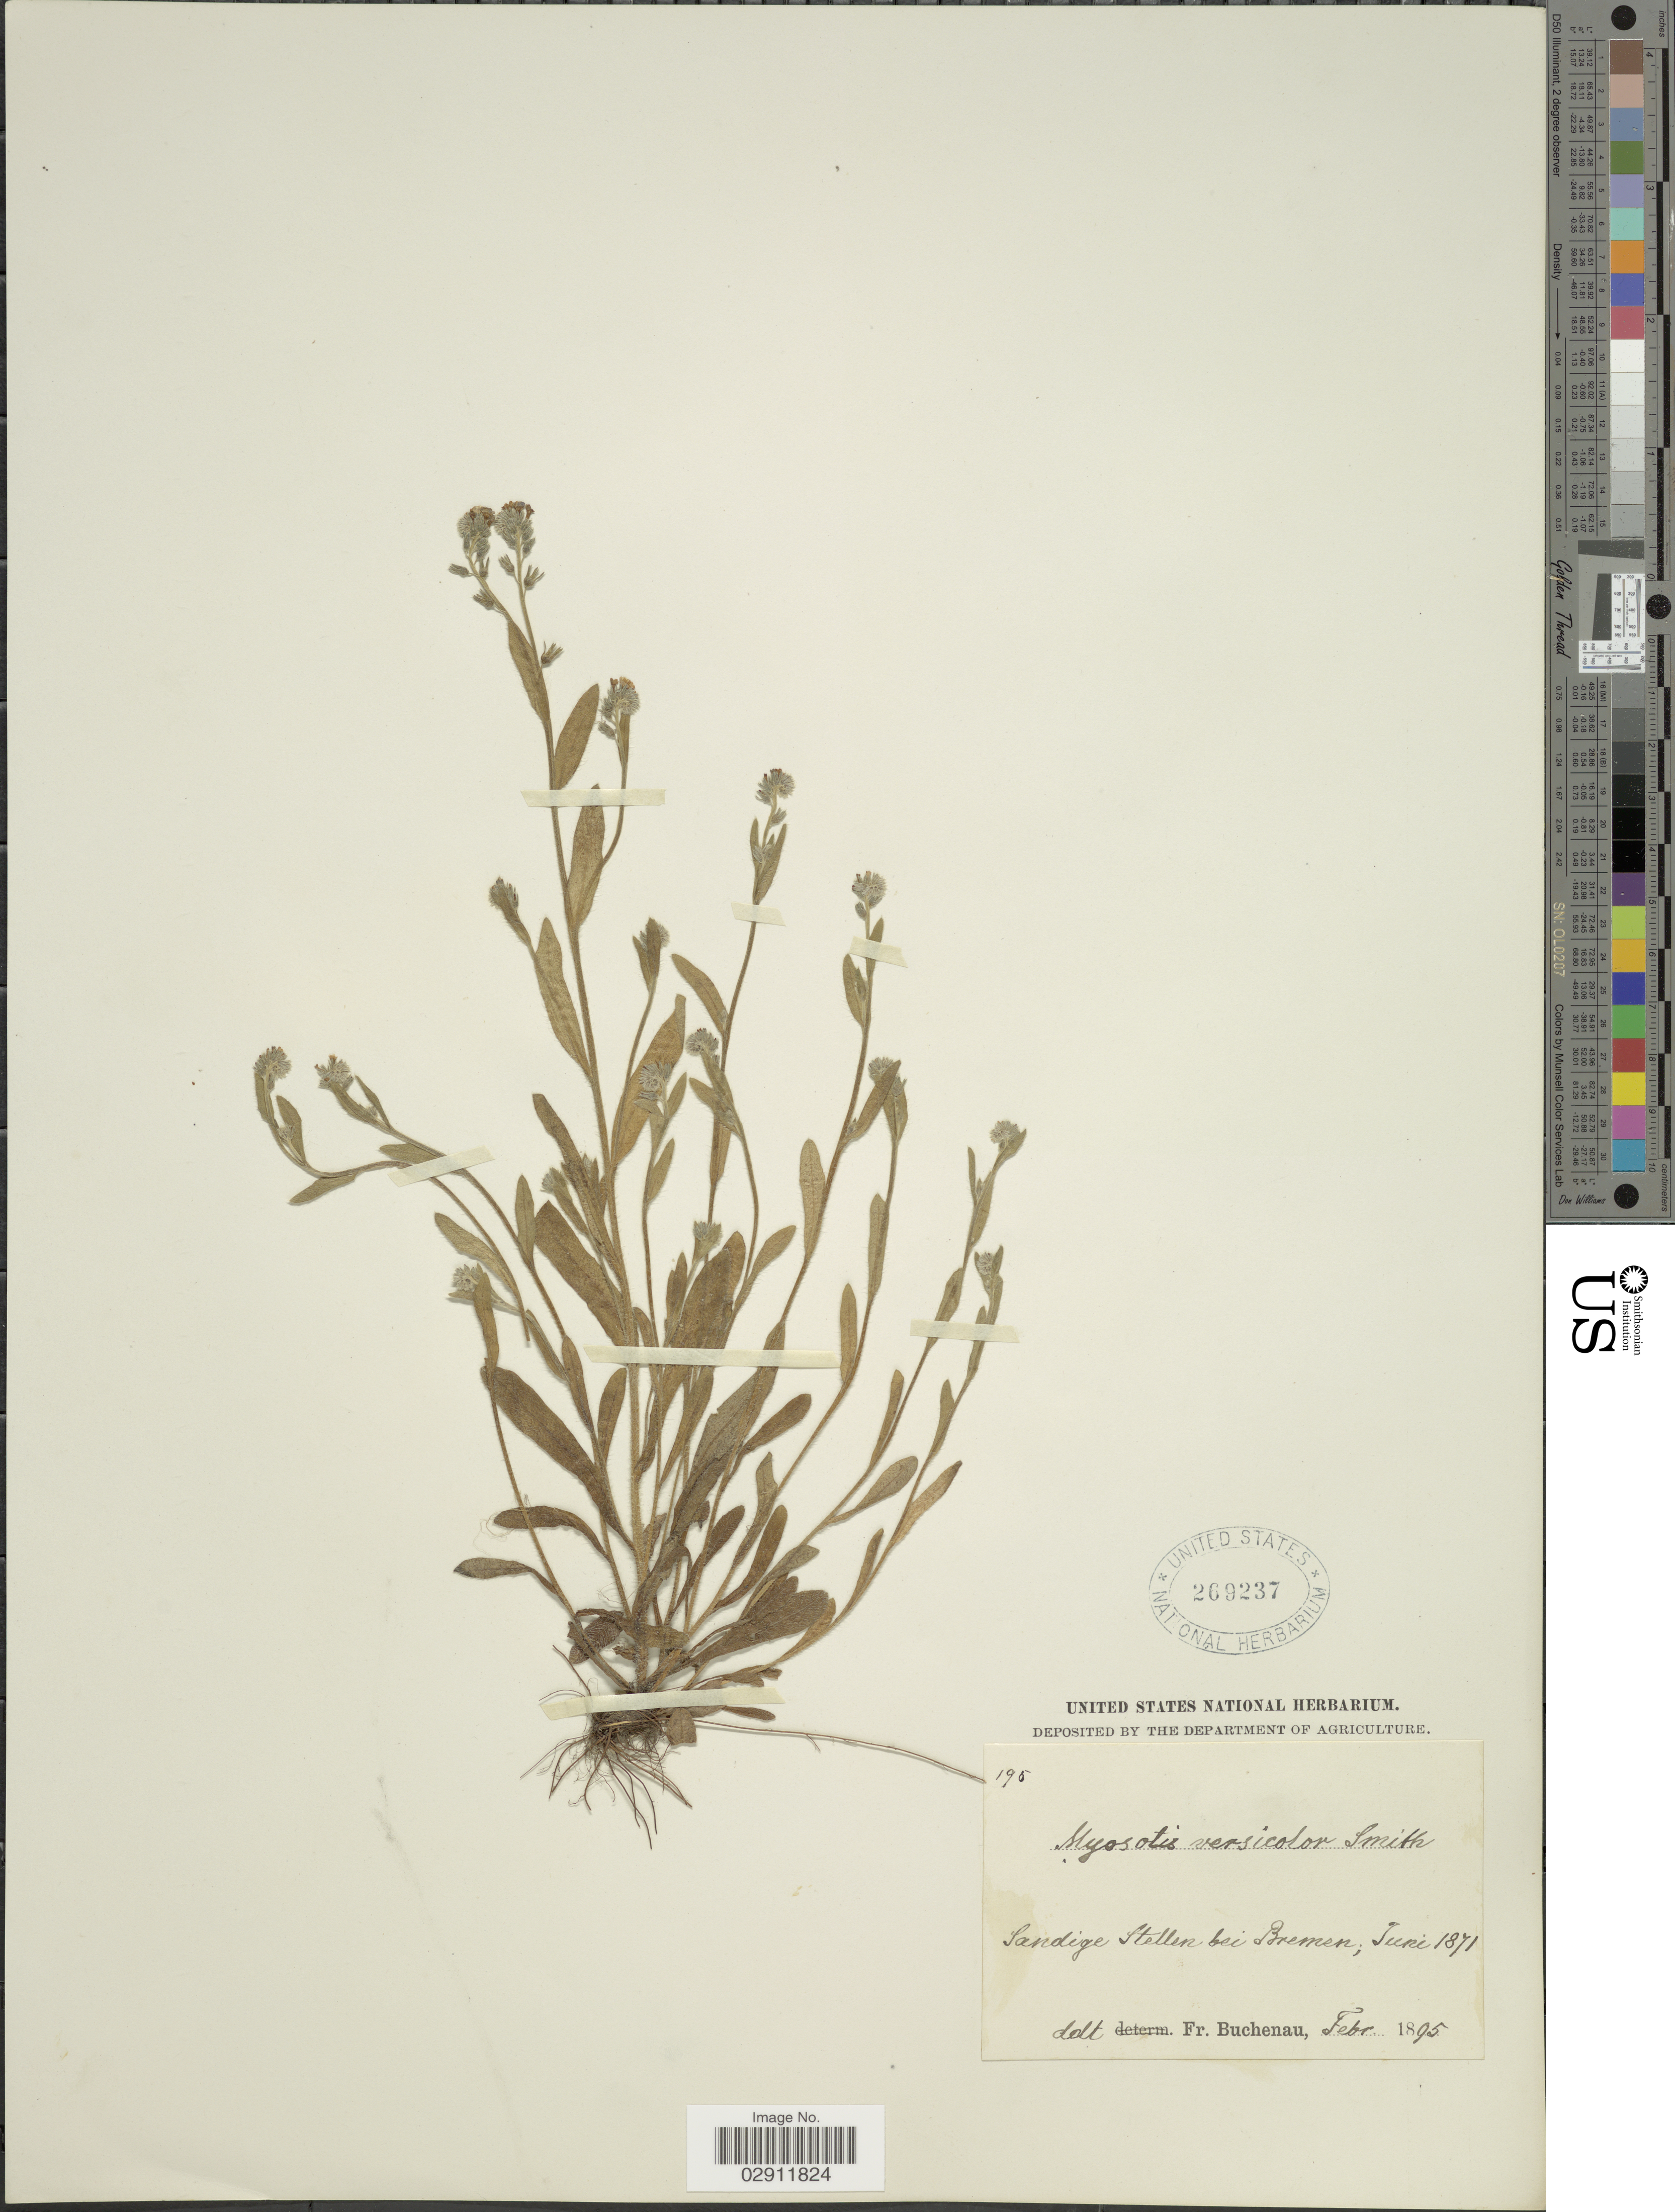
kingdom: Plantae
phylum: Tracheophyta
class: Magnoliopsida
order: Boraginales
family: Boraginaceae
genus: Myosotis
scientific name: Myosotis versicolor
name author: Sm.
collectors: ex herb. United States National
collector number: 195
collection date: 1871-06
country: Germany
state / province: Bremen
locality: Sandige Stellen bei Bremen.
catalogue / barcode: US 269237